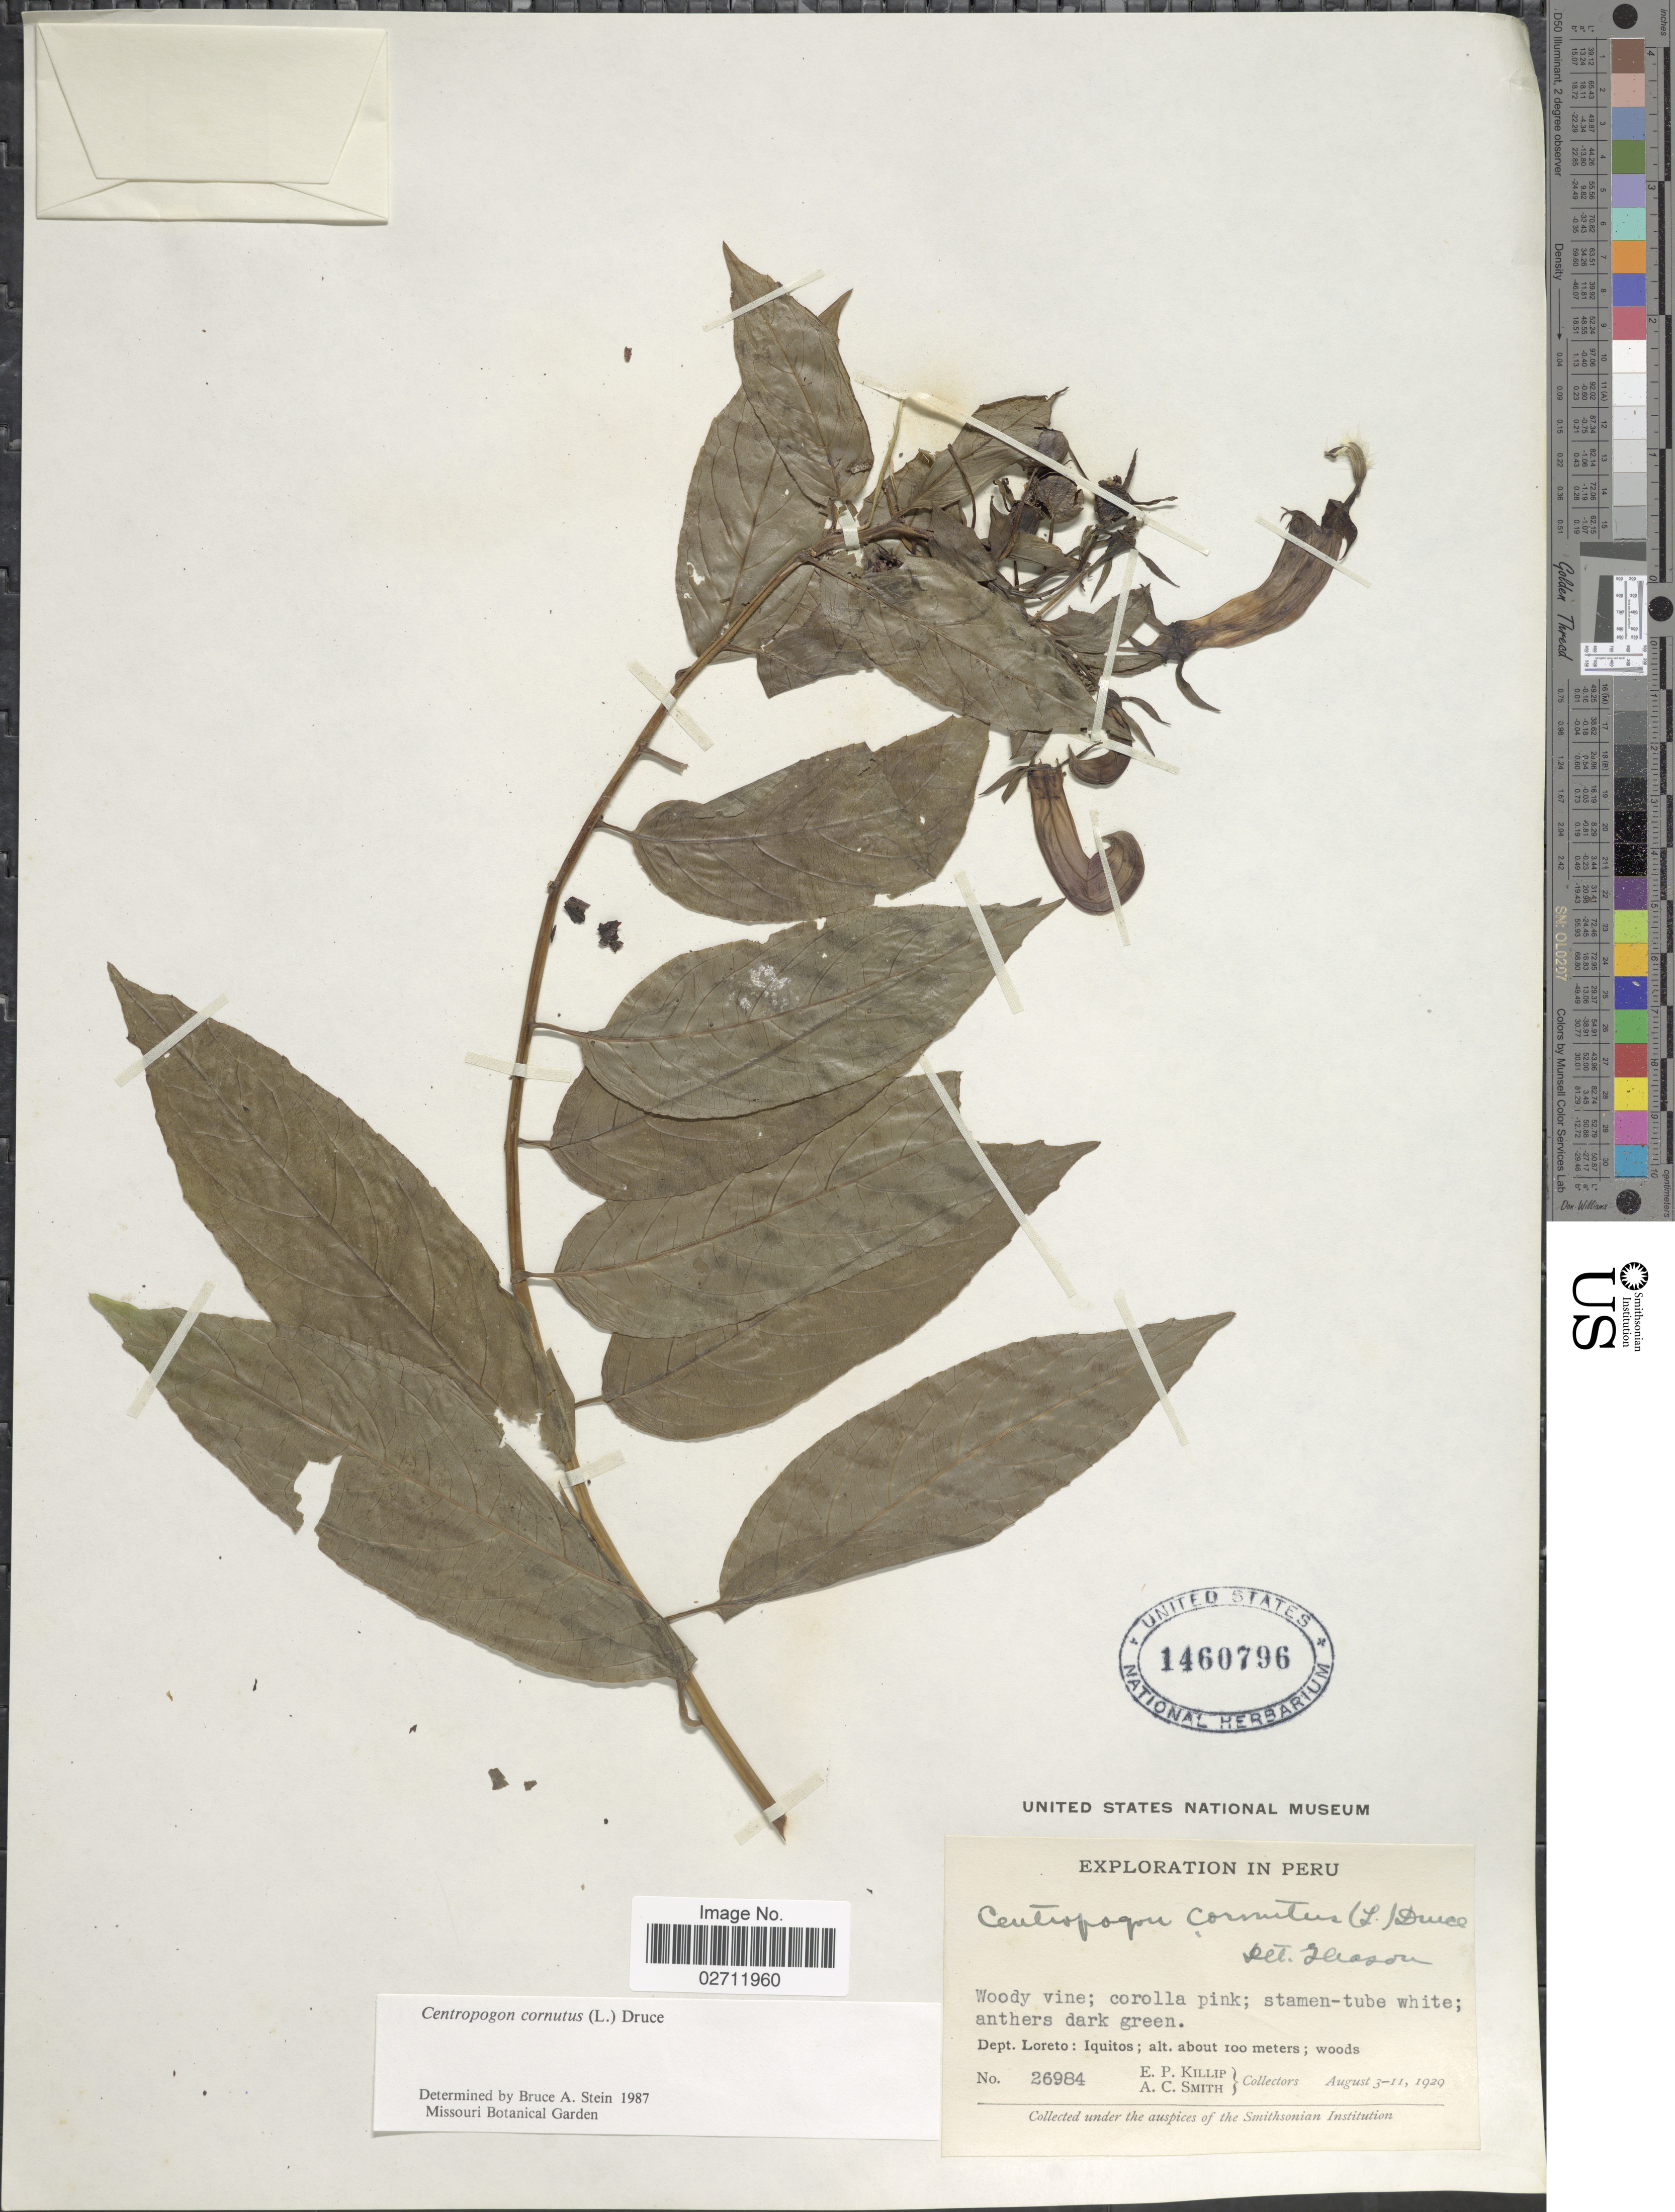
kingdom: Plantae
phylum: Tracheophyta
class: Magnoliopsida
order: Asterales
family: Campanulaceae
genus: Centropogon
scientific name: Centropogon cornutus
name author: (L.) Druce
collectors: E. P. Killip & A. C. Smith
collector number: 26984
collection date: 1929-08-03/1929-08-11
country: Peru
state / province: Loreto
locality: Iquitos.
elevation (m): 100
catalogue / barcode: US 1460796